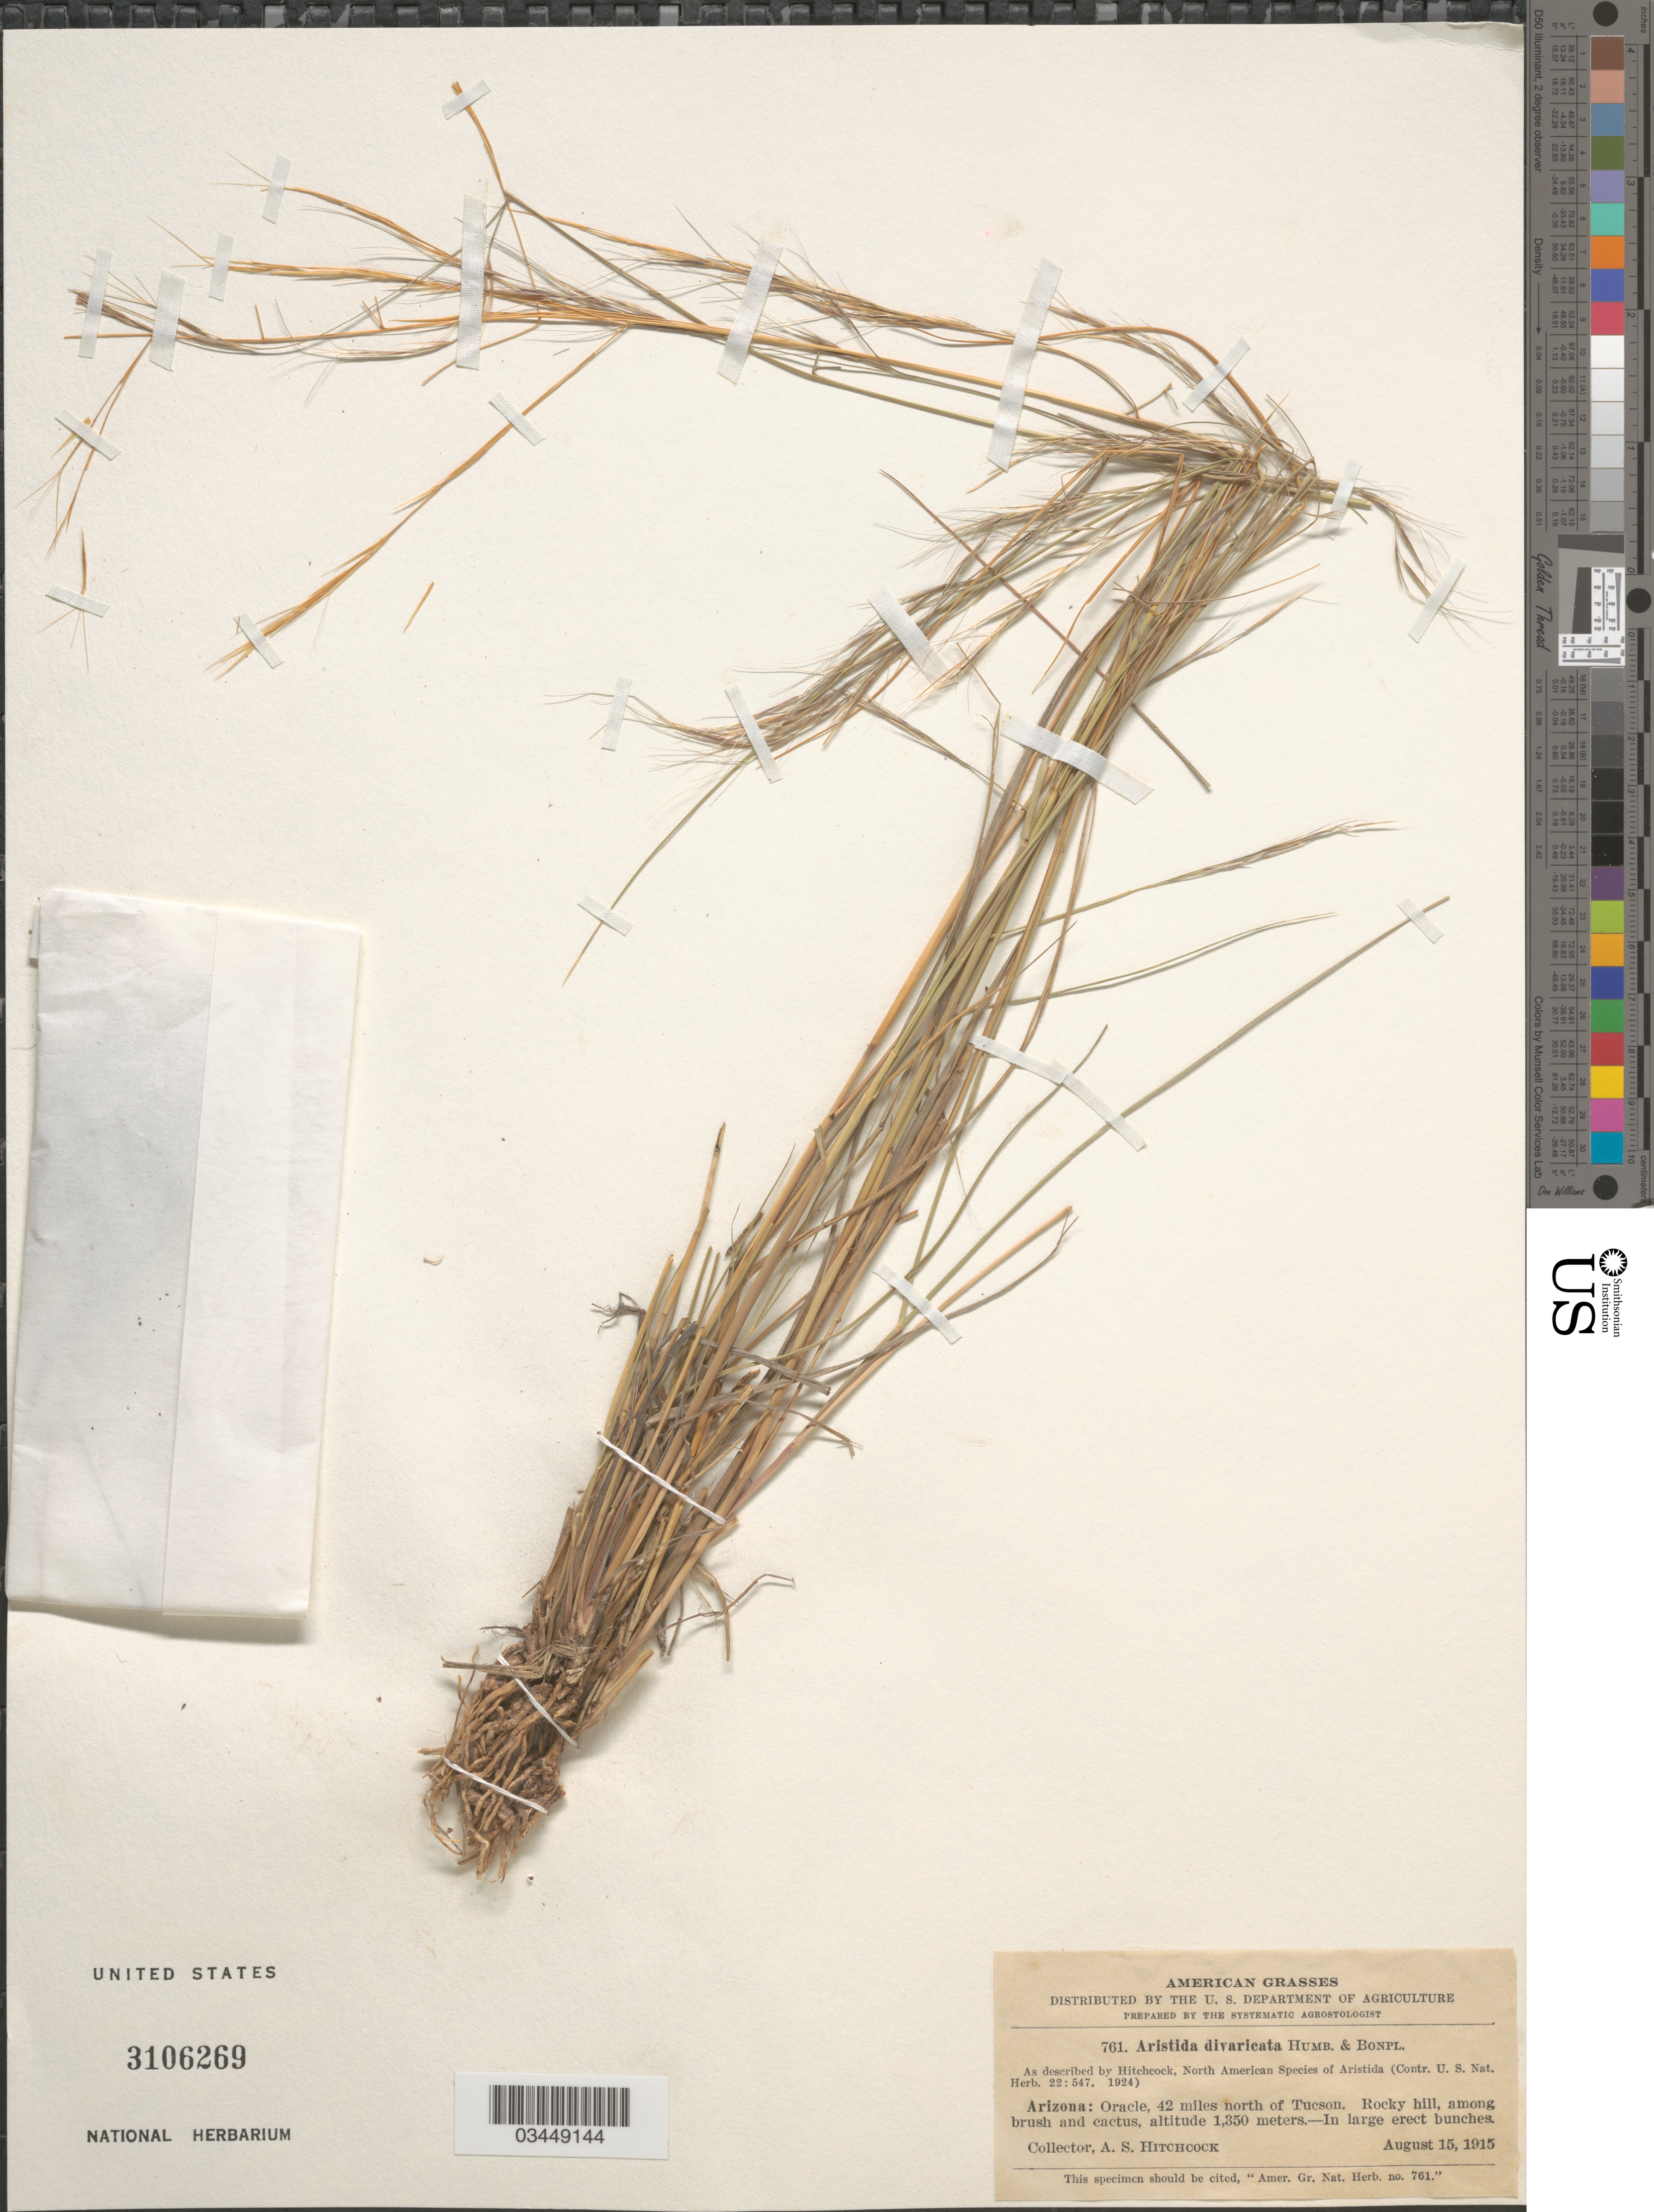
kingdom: Plantae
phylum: Tracheophyta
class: Liliopsida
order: Poales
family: Poaceae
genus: Aristida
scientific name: Aristida divaricata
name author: Humb. & Bonpl. ex Willd.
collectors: A. S. Hitchcock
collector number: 761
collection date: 1915-08-15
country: United States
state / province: Arizona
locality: Oracle, 42 miles north of Tucson.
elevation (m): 1350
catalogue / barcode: US 3106269